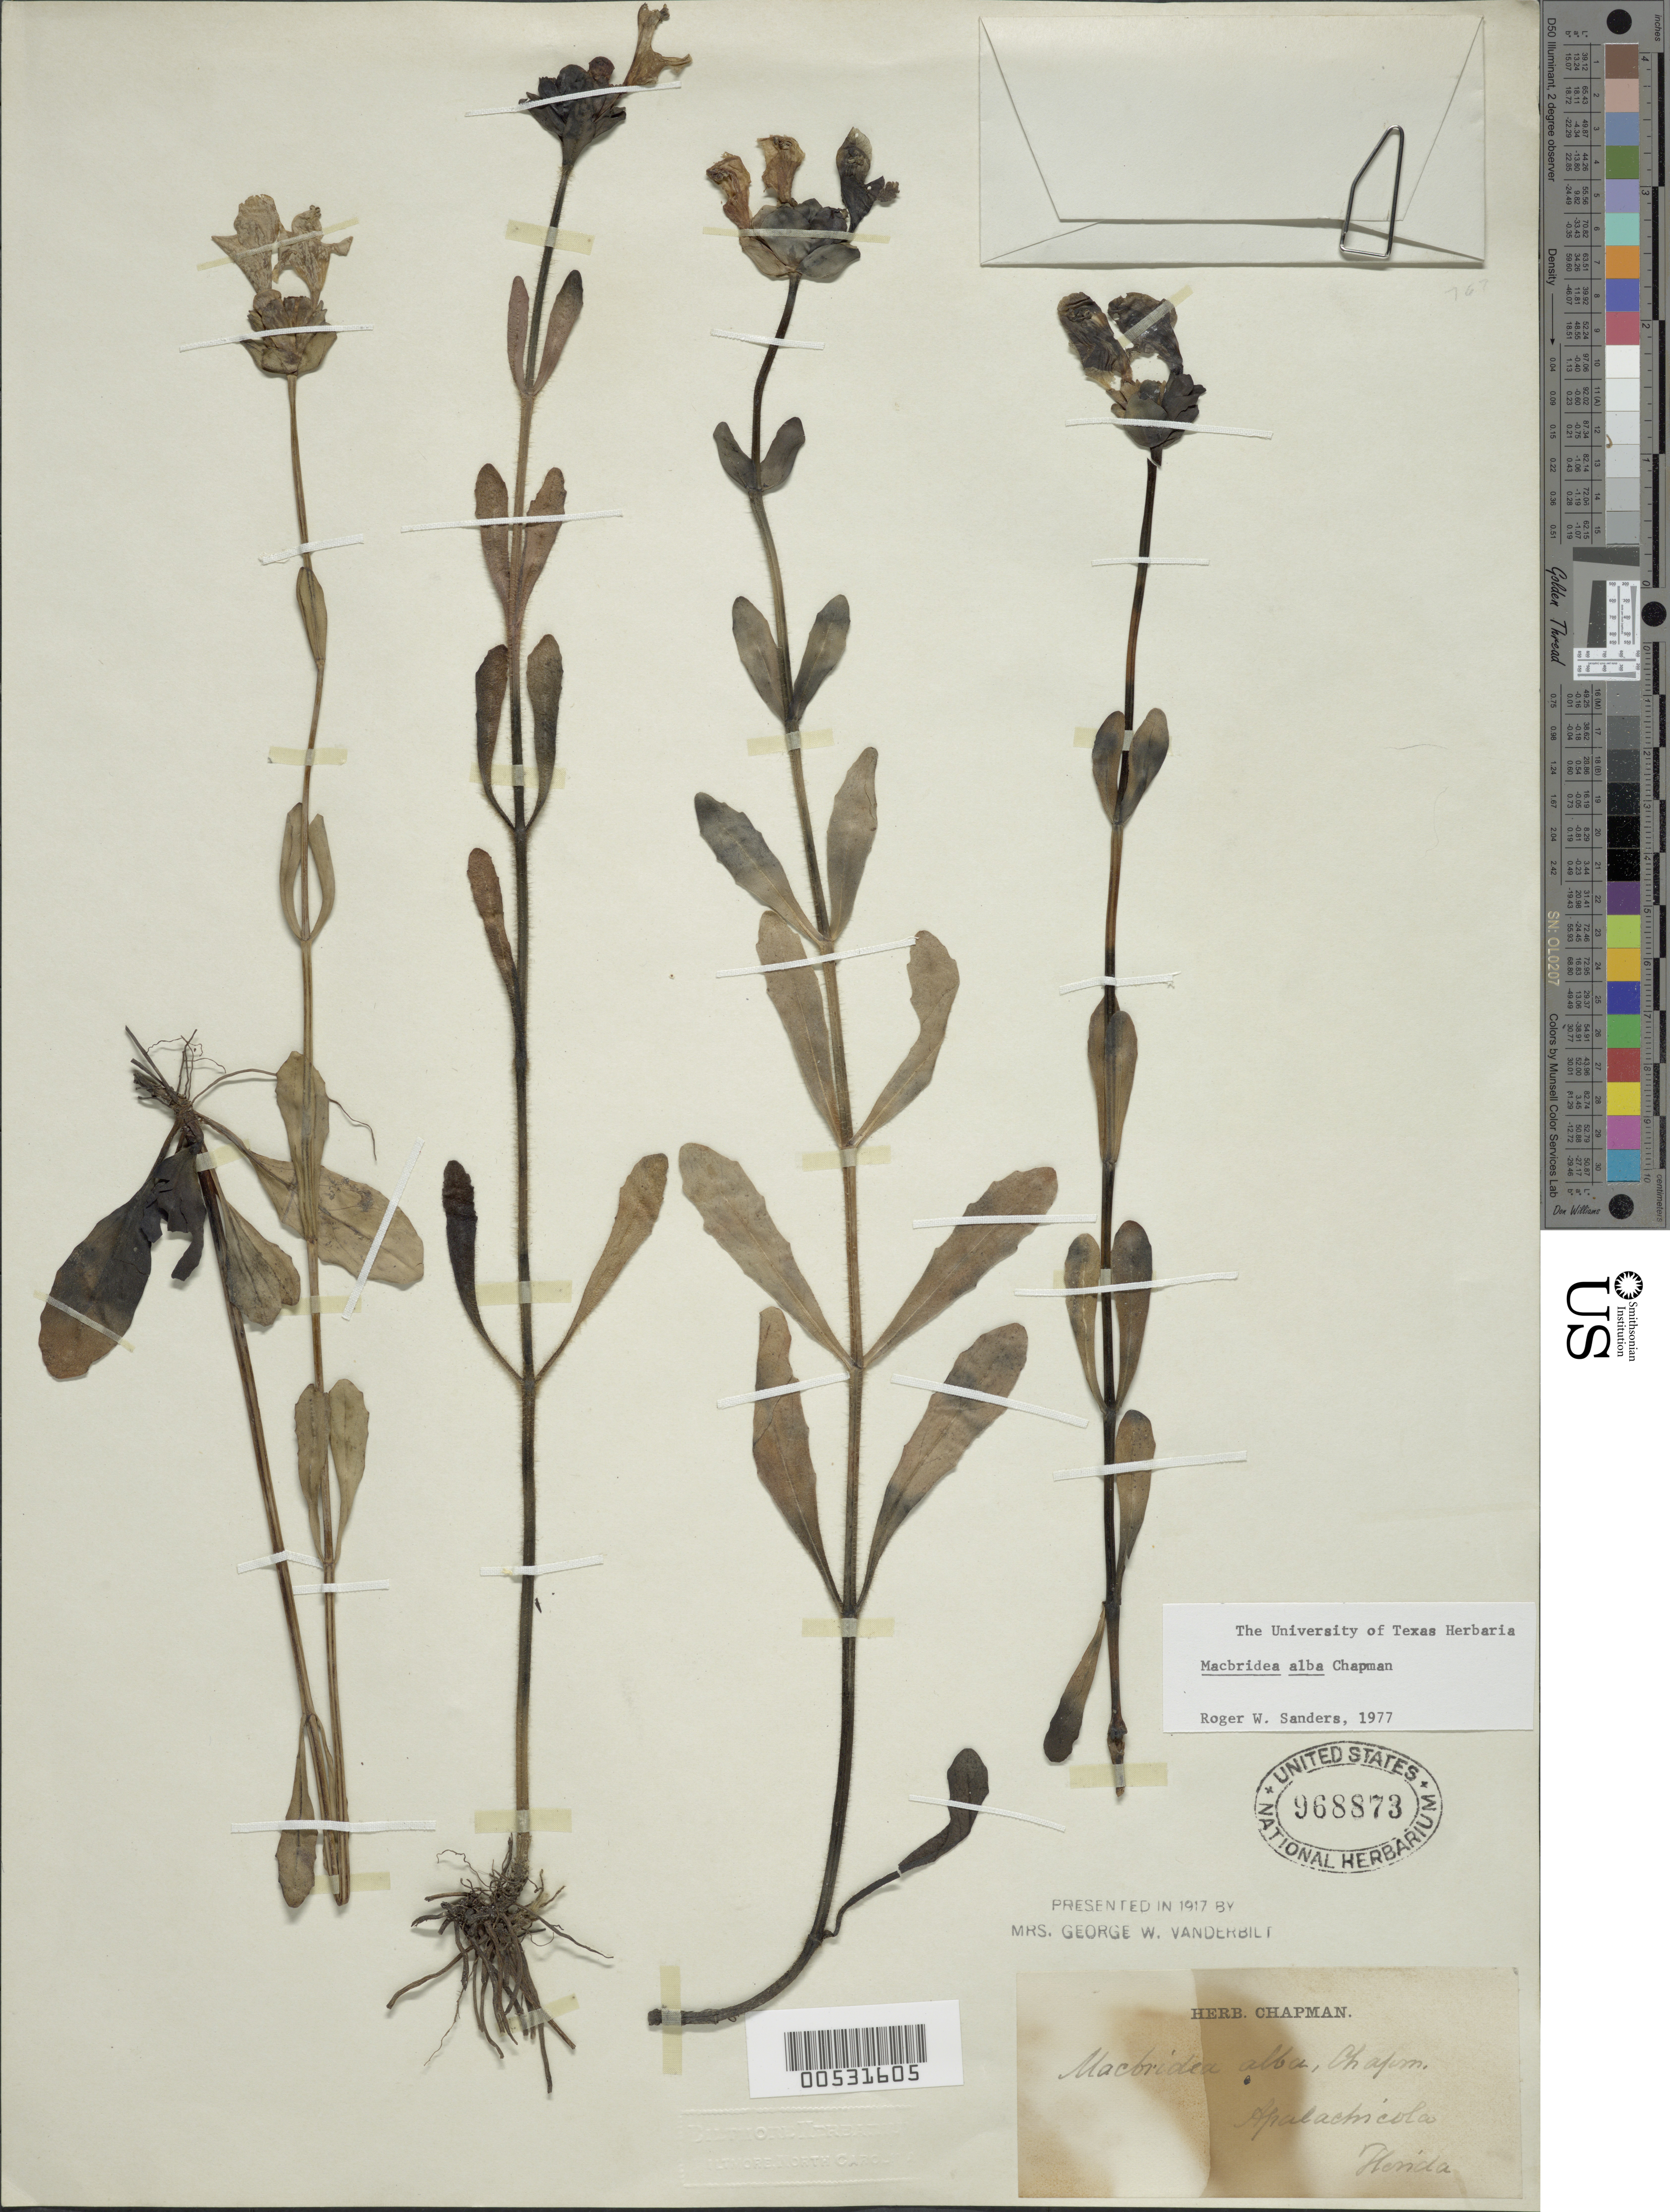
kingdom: Plantae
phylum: Tracheophyta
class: Magnoliopsida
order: Lamiales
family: Lamiaceae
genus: Macbridea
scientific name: Macbridea alba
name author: Chapm.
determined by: Sanders, R. W.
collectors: ex herb. Chapman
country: United States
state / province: Florida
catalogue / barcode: US 968873